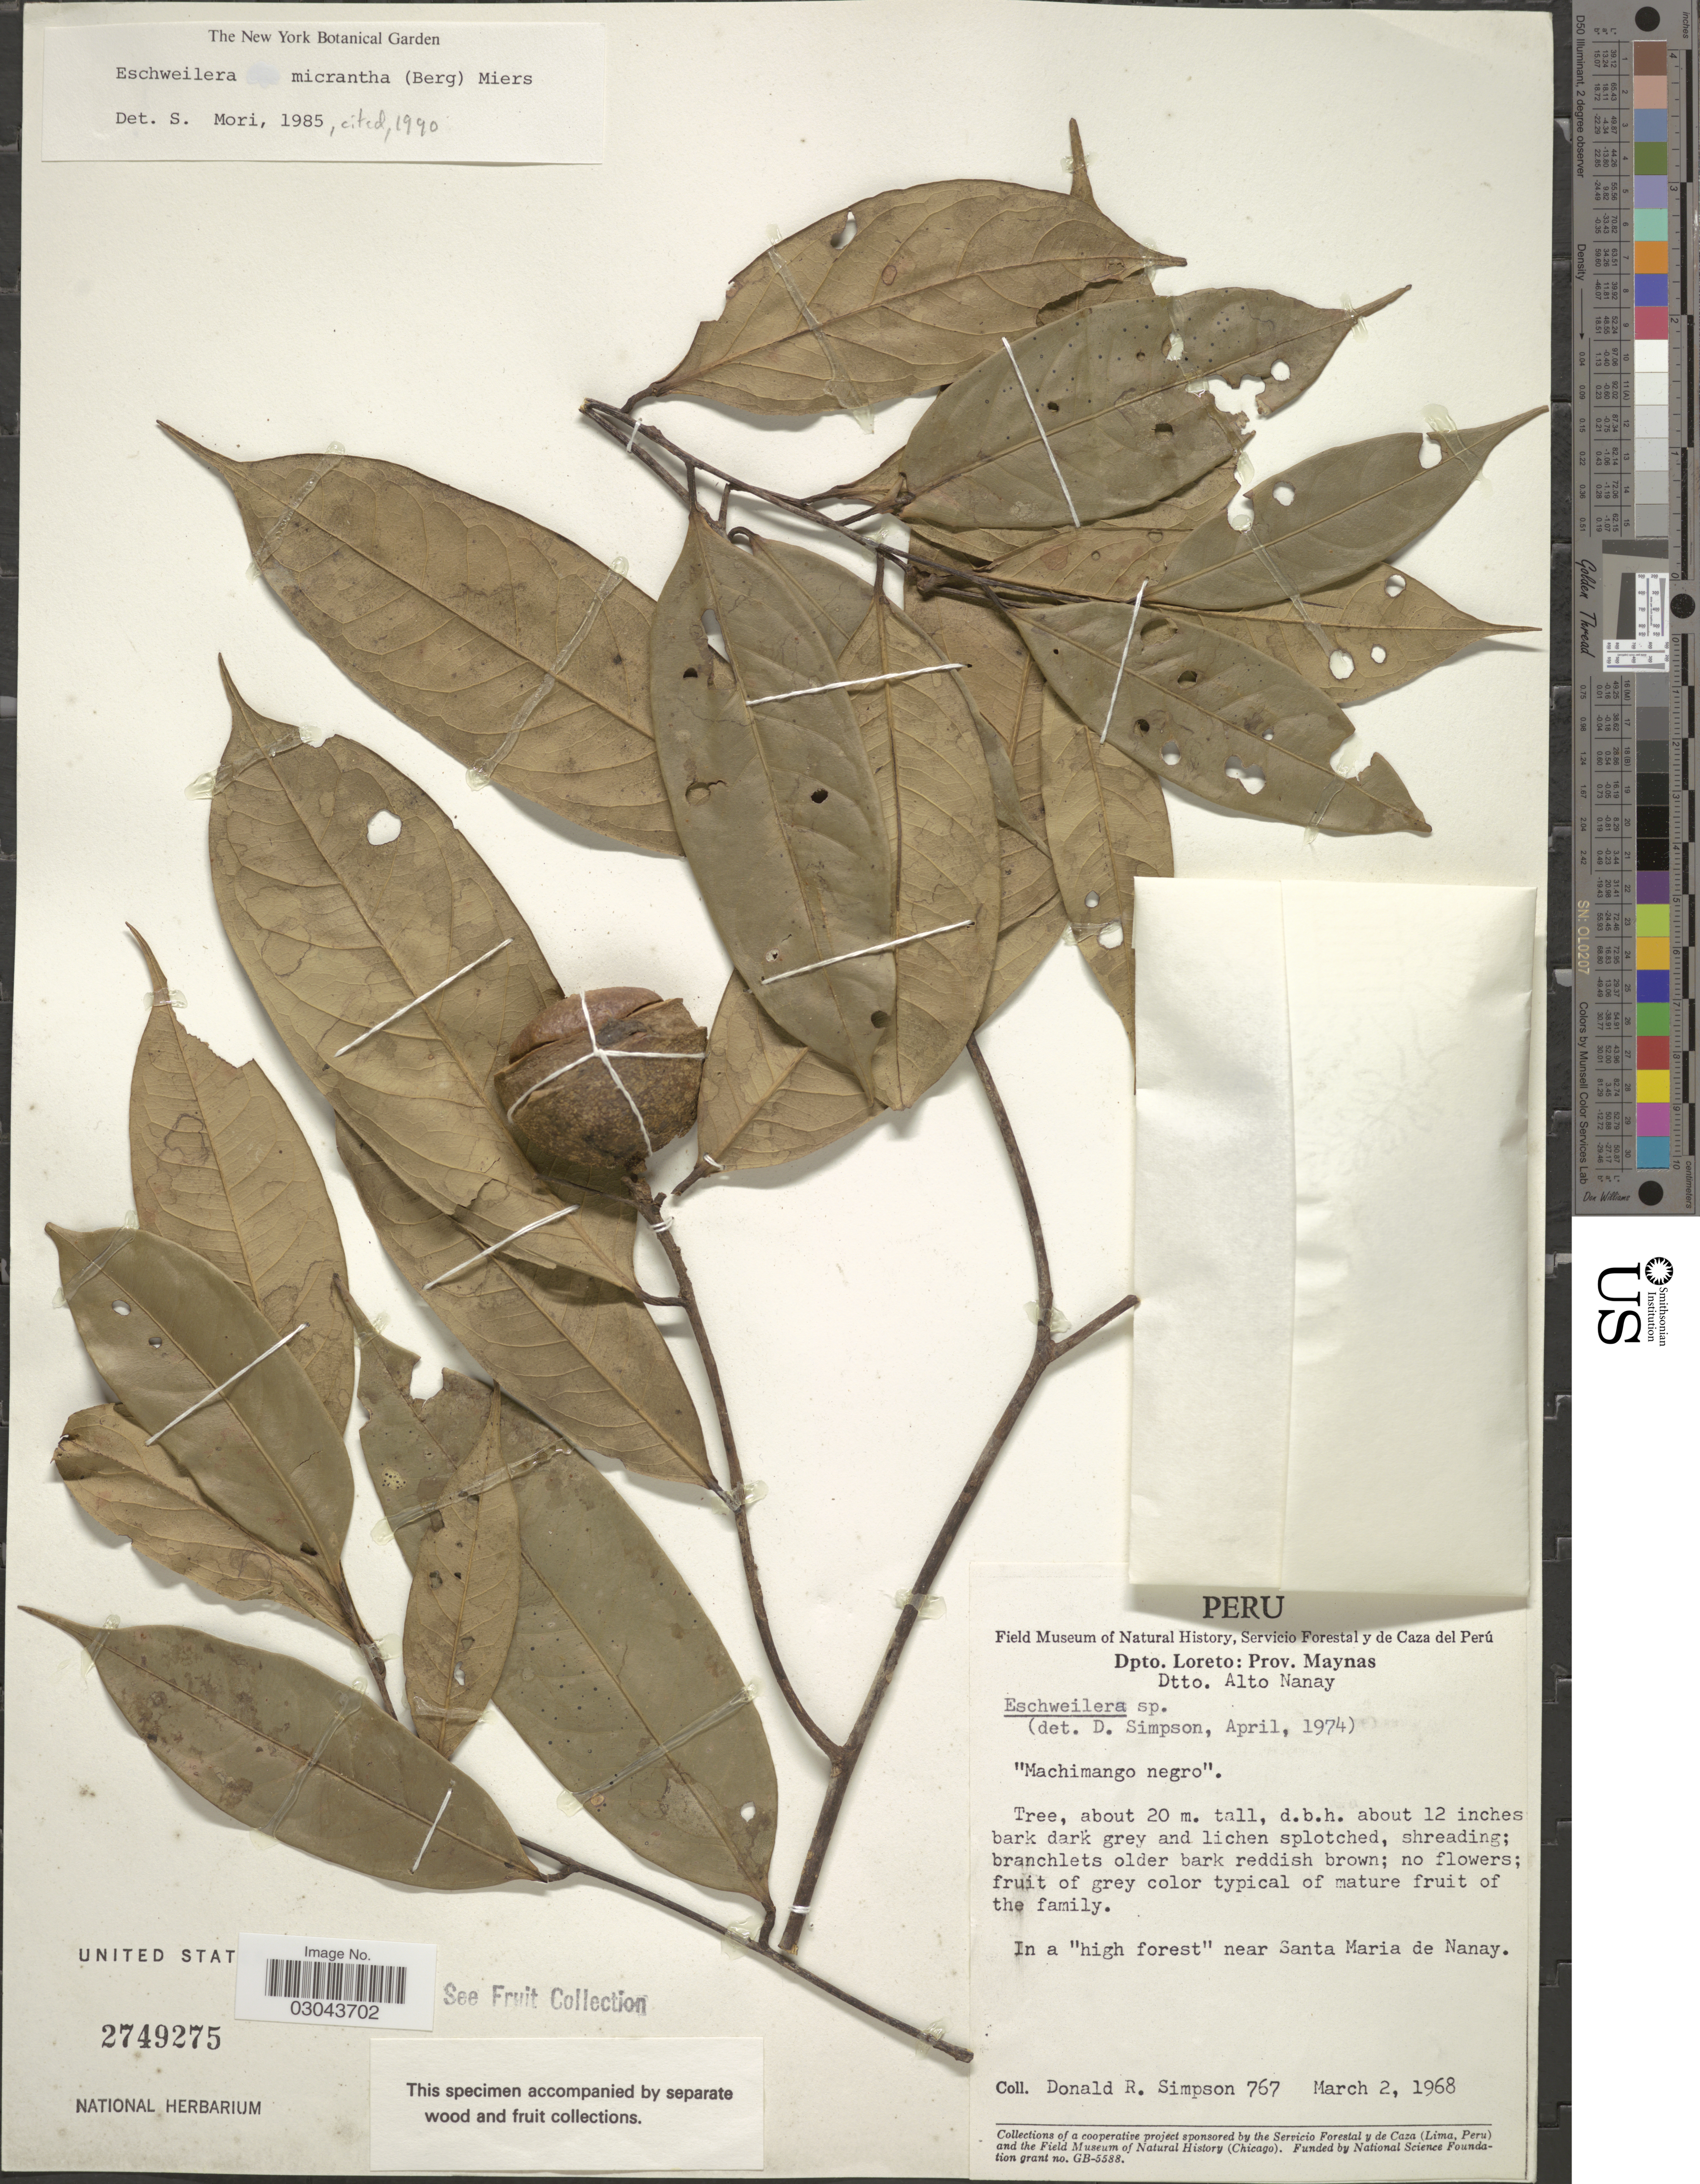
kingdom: Plantae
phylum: Tracheophyta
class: Magnoliopsida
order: Ericales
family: Lecythidaceae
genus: Eschweilera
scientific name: Eschweilera micrantha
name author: (O. Berg) Miers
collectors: D. R. Simpson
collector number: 767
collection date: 1968-03-02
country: Peru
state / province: Loreto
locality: Dpto. Loreto: Prov. Maynas. Dtto. Alto Nanay. In a "high forest" near Santa Maria de Nanay.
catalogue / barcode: US 2749275